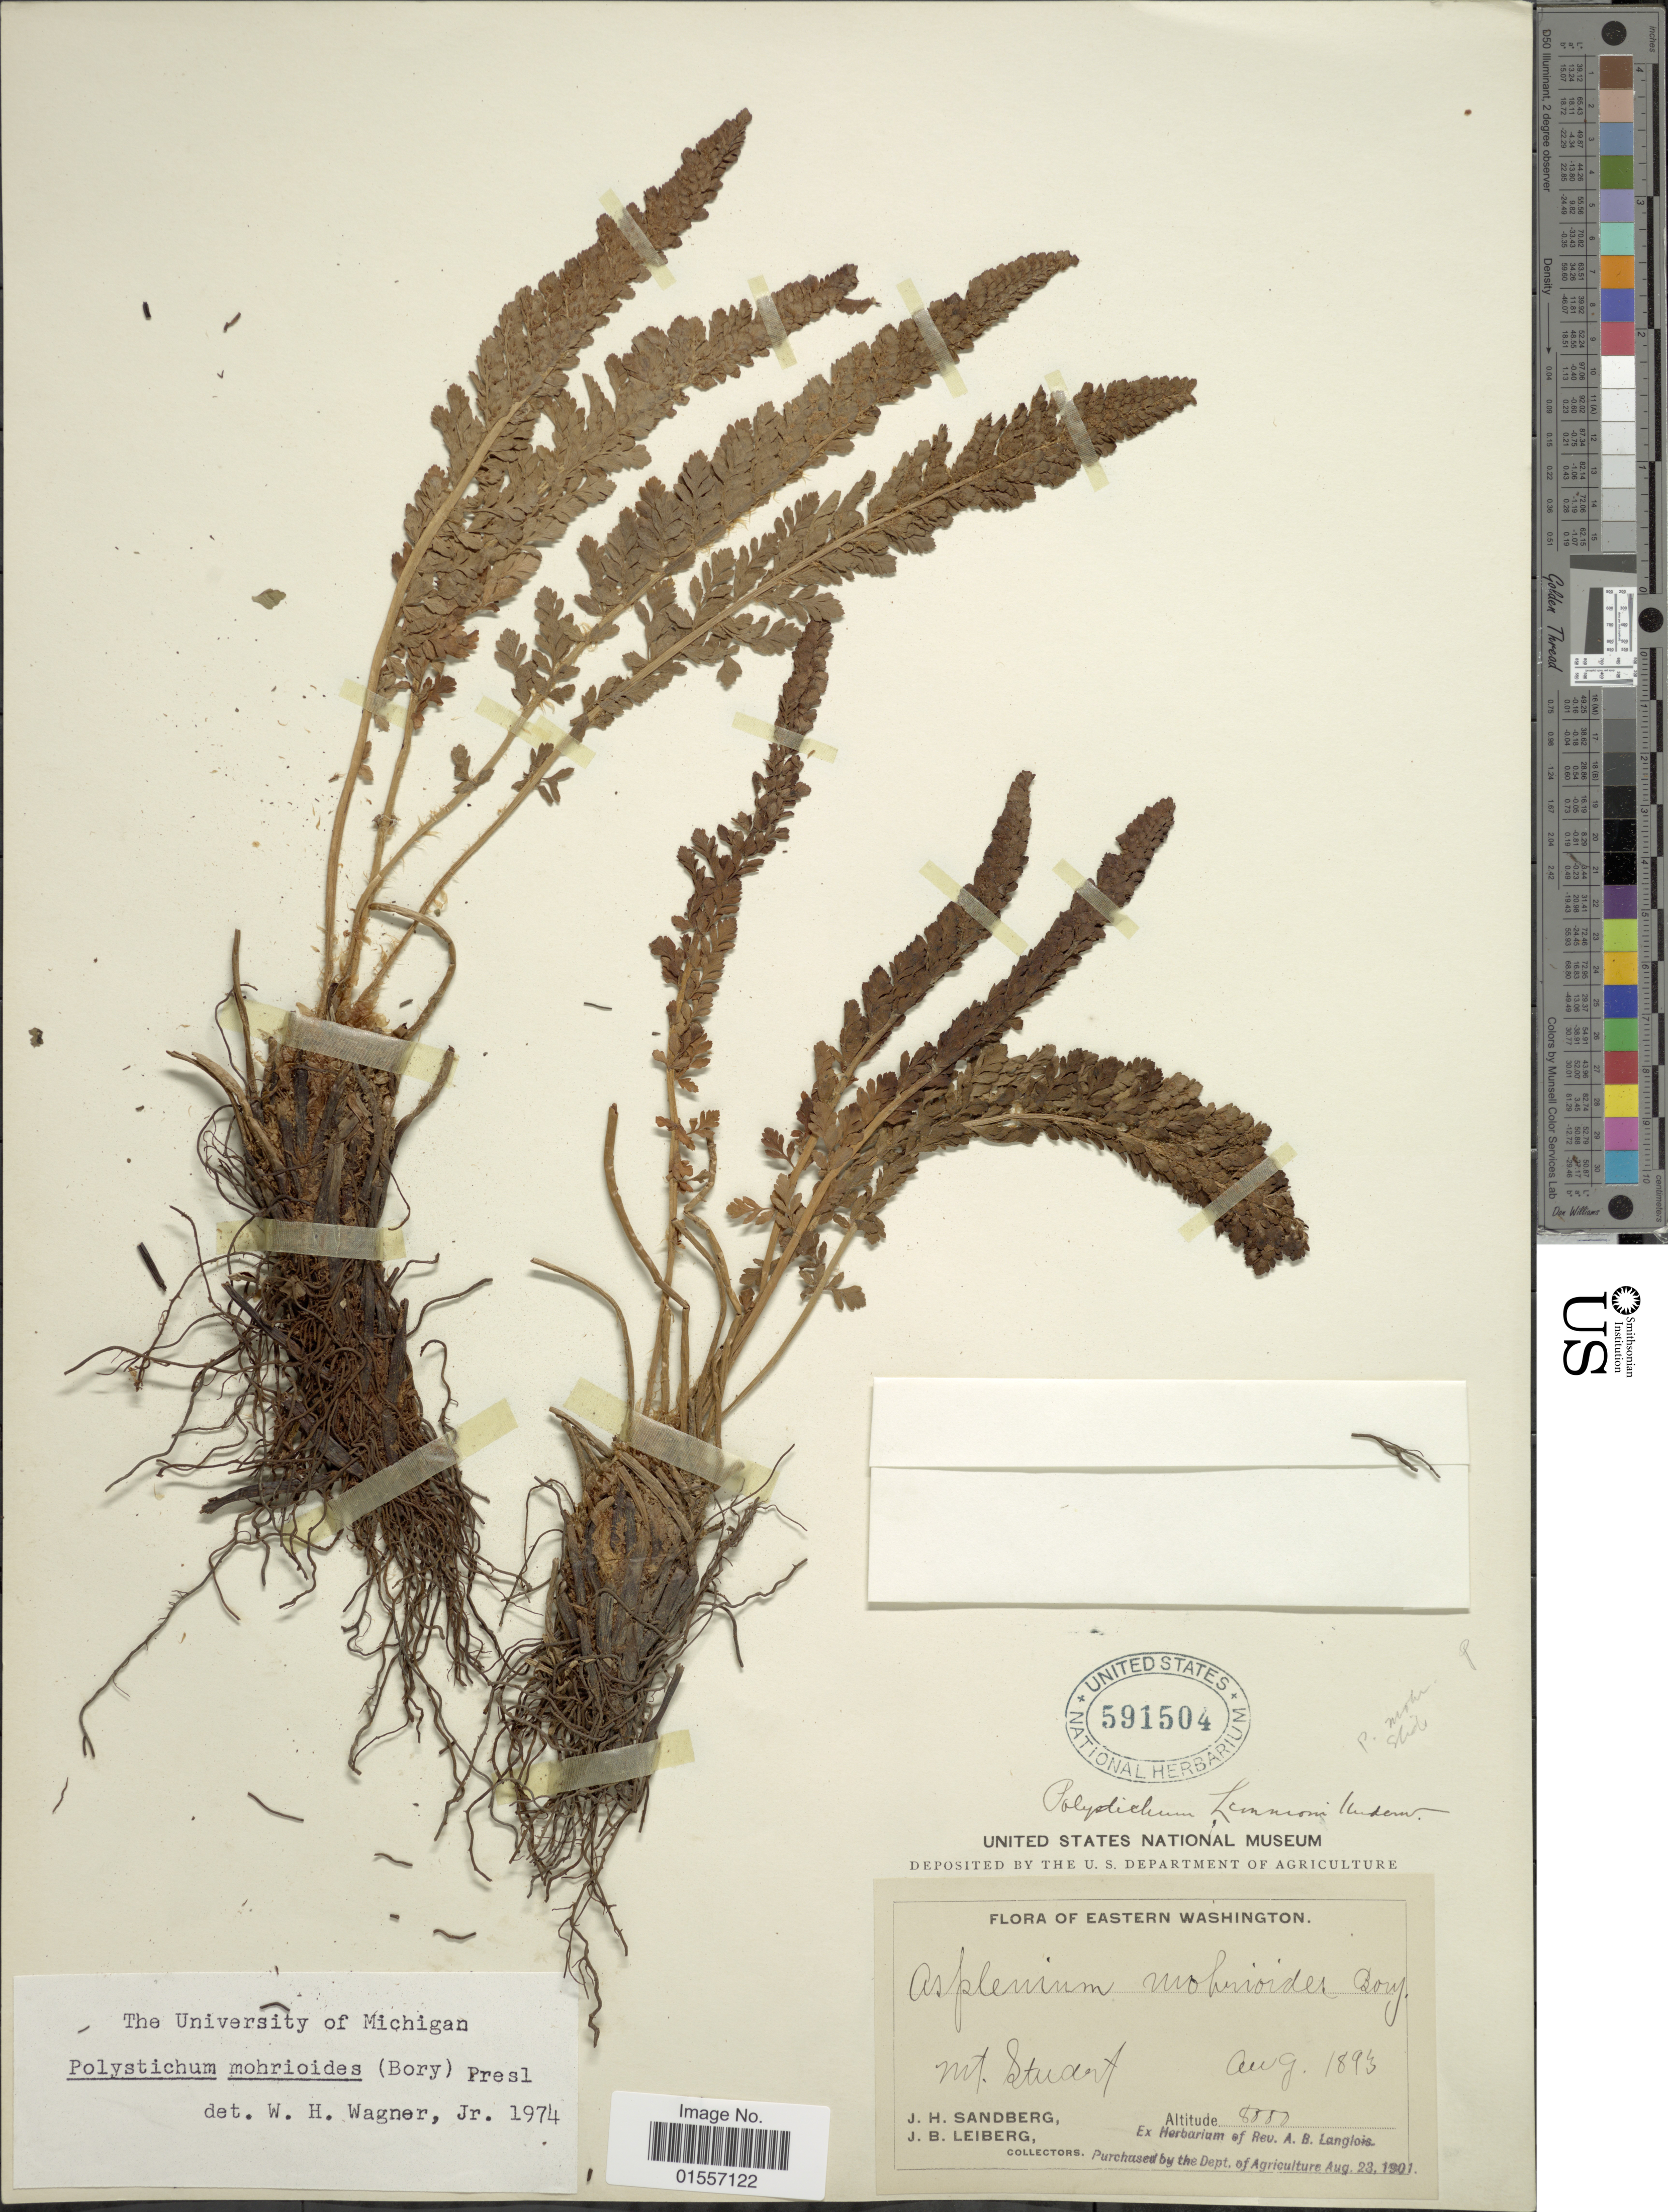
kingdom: Plantae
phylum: Tracheophyta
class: Polypodiopsida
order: Polypodiales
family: Dryopteridaceae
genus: Polystichum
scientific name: Polystichum lemmonii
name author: Underw.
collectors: J. H. Sandberg & J. B. Leiberg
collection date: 1893-08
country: United States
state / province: Washington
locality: Eastern Washington, Mt Stuart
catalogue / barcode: US 591504